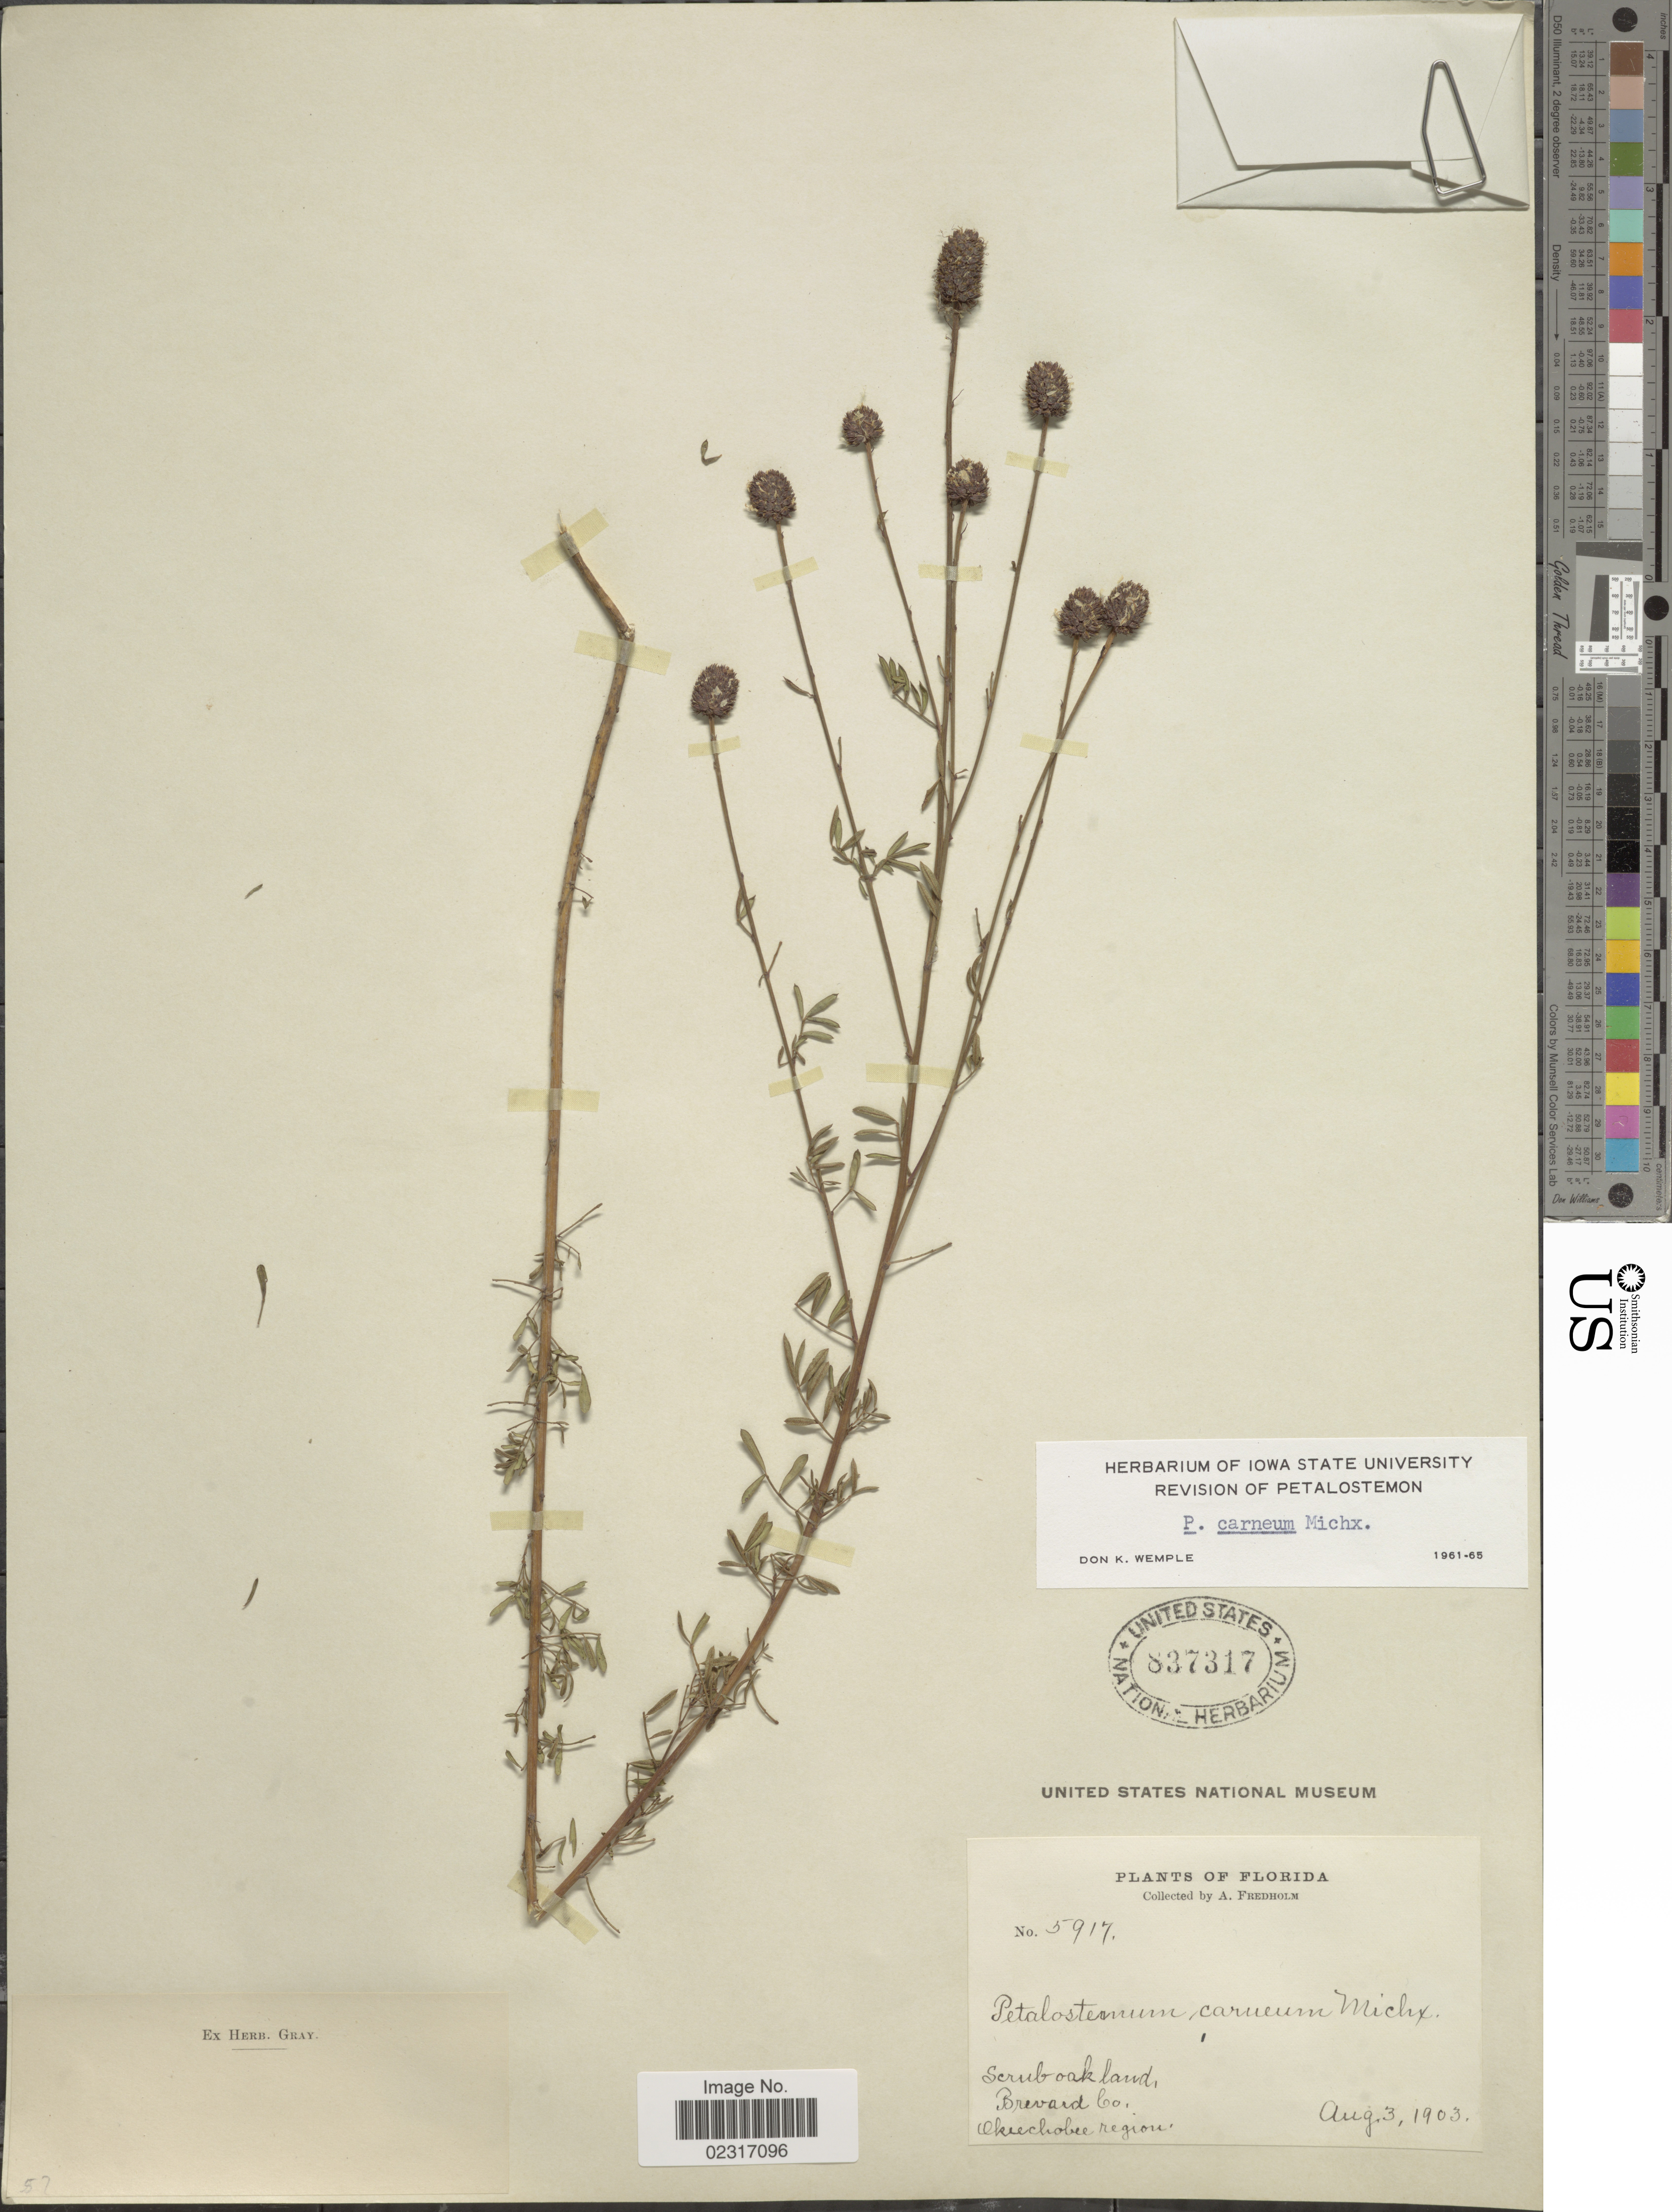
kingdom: Plantae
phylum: Tracheophyta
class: Magnoliopsida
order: Fabales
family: Fabaceae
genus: Dalea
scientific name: Dalea carnea var. carnea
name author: (Michx.) Poir.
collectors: A. Fredholm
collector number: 5917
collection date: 1903-08-03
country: United States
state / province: Florida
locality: Brevard Co., Okiechobee region.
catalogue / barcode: US 837317